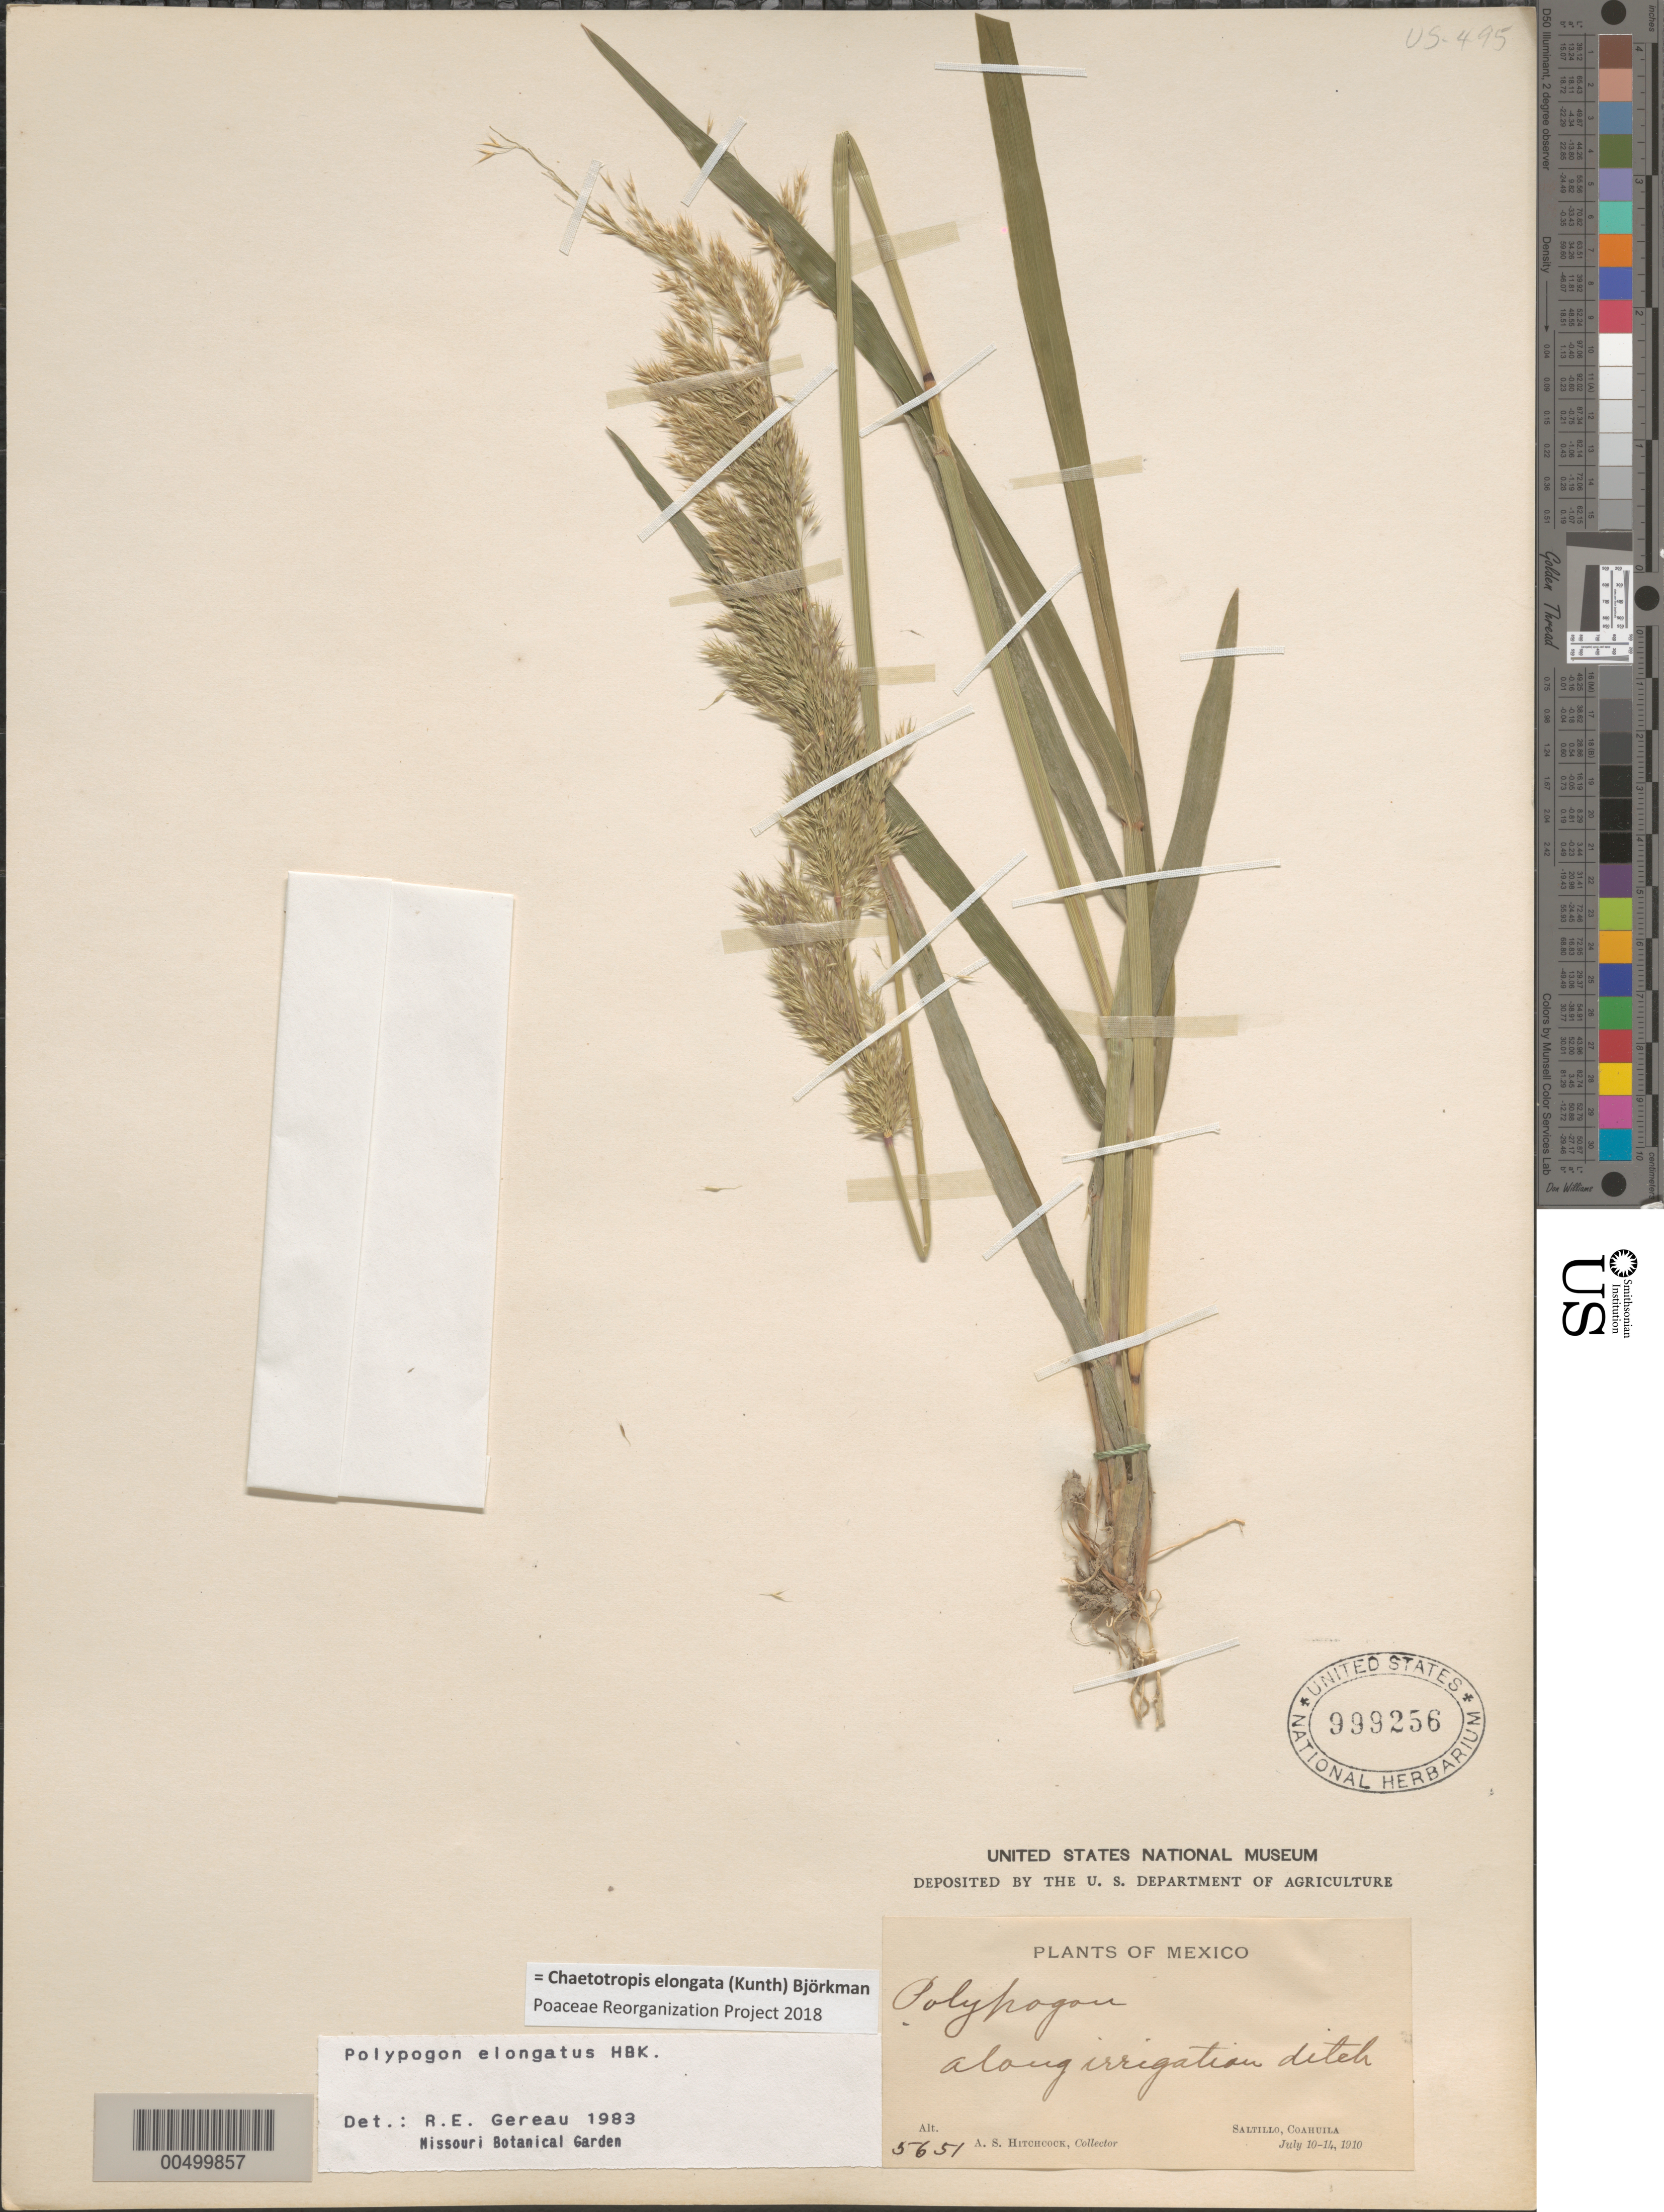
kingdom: Plantae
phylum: Tracheophyta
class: Liliopsida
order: Poales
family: Poaceae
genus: Chaetotropis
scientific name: Chaetotropis elongata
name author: (Kunth) Björkman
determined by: Poaceae Reorganization Project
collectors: A. S. Hitchcock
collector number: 5651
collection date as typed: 10 Jul 1910 to 14 Jul 1910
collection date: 1910-07-10/1910-07-14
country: Mexico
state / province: Coahuila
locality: Saltillo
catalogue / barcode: US 999256